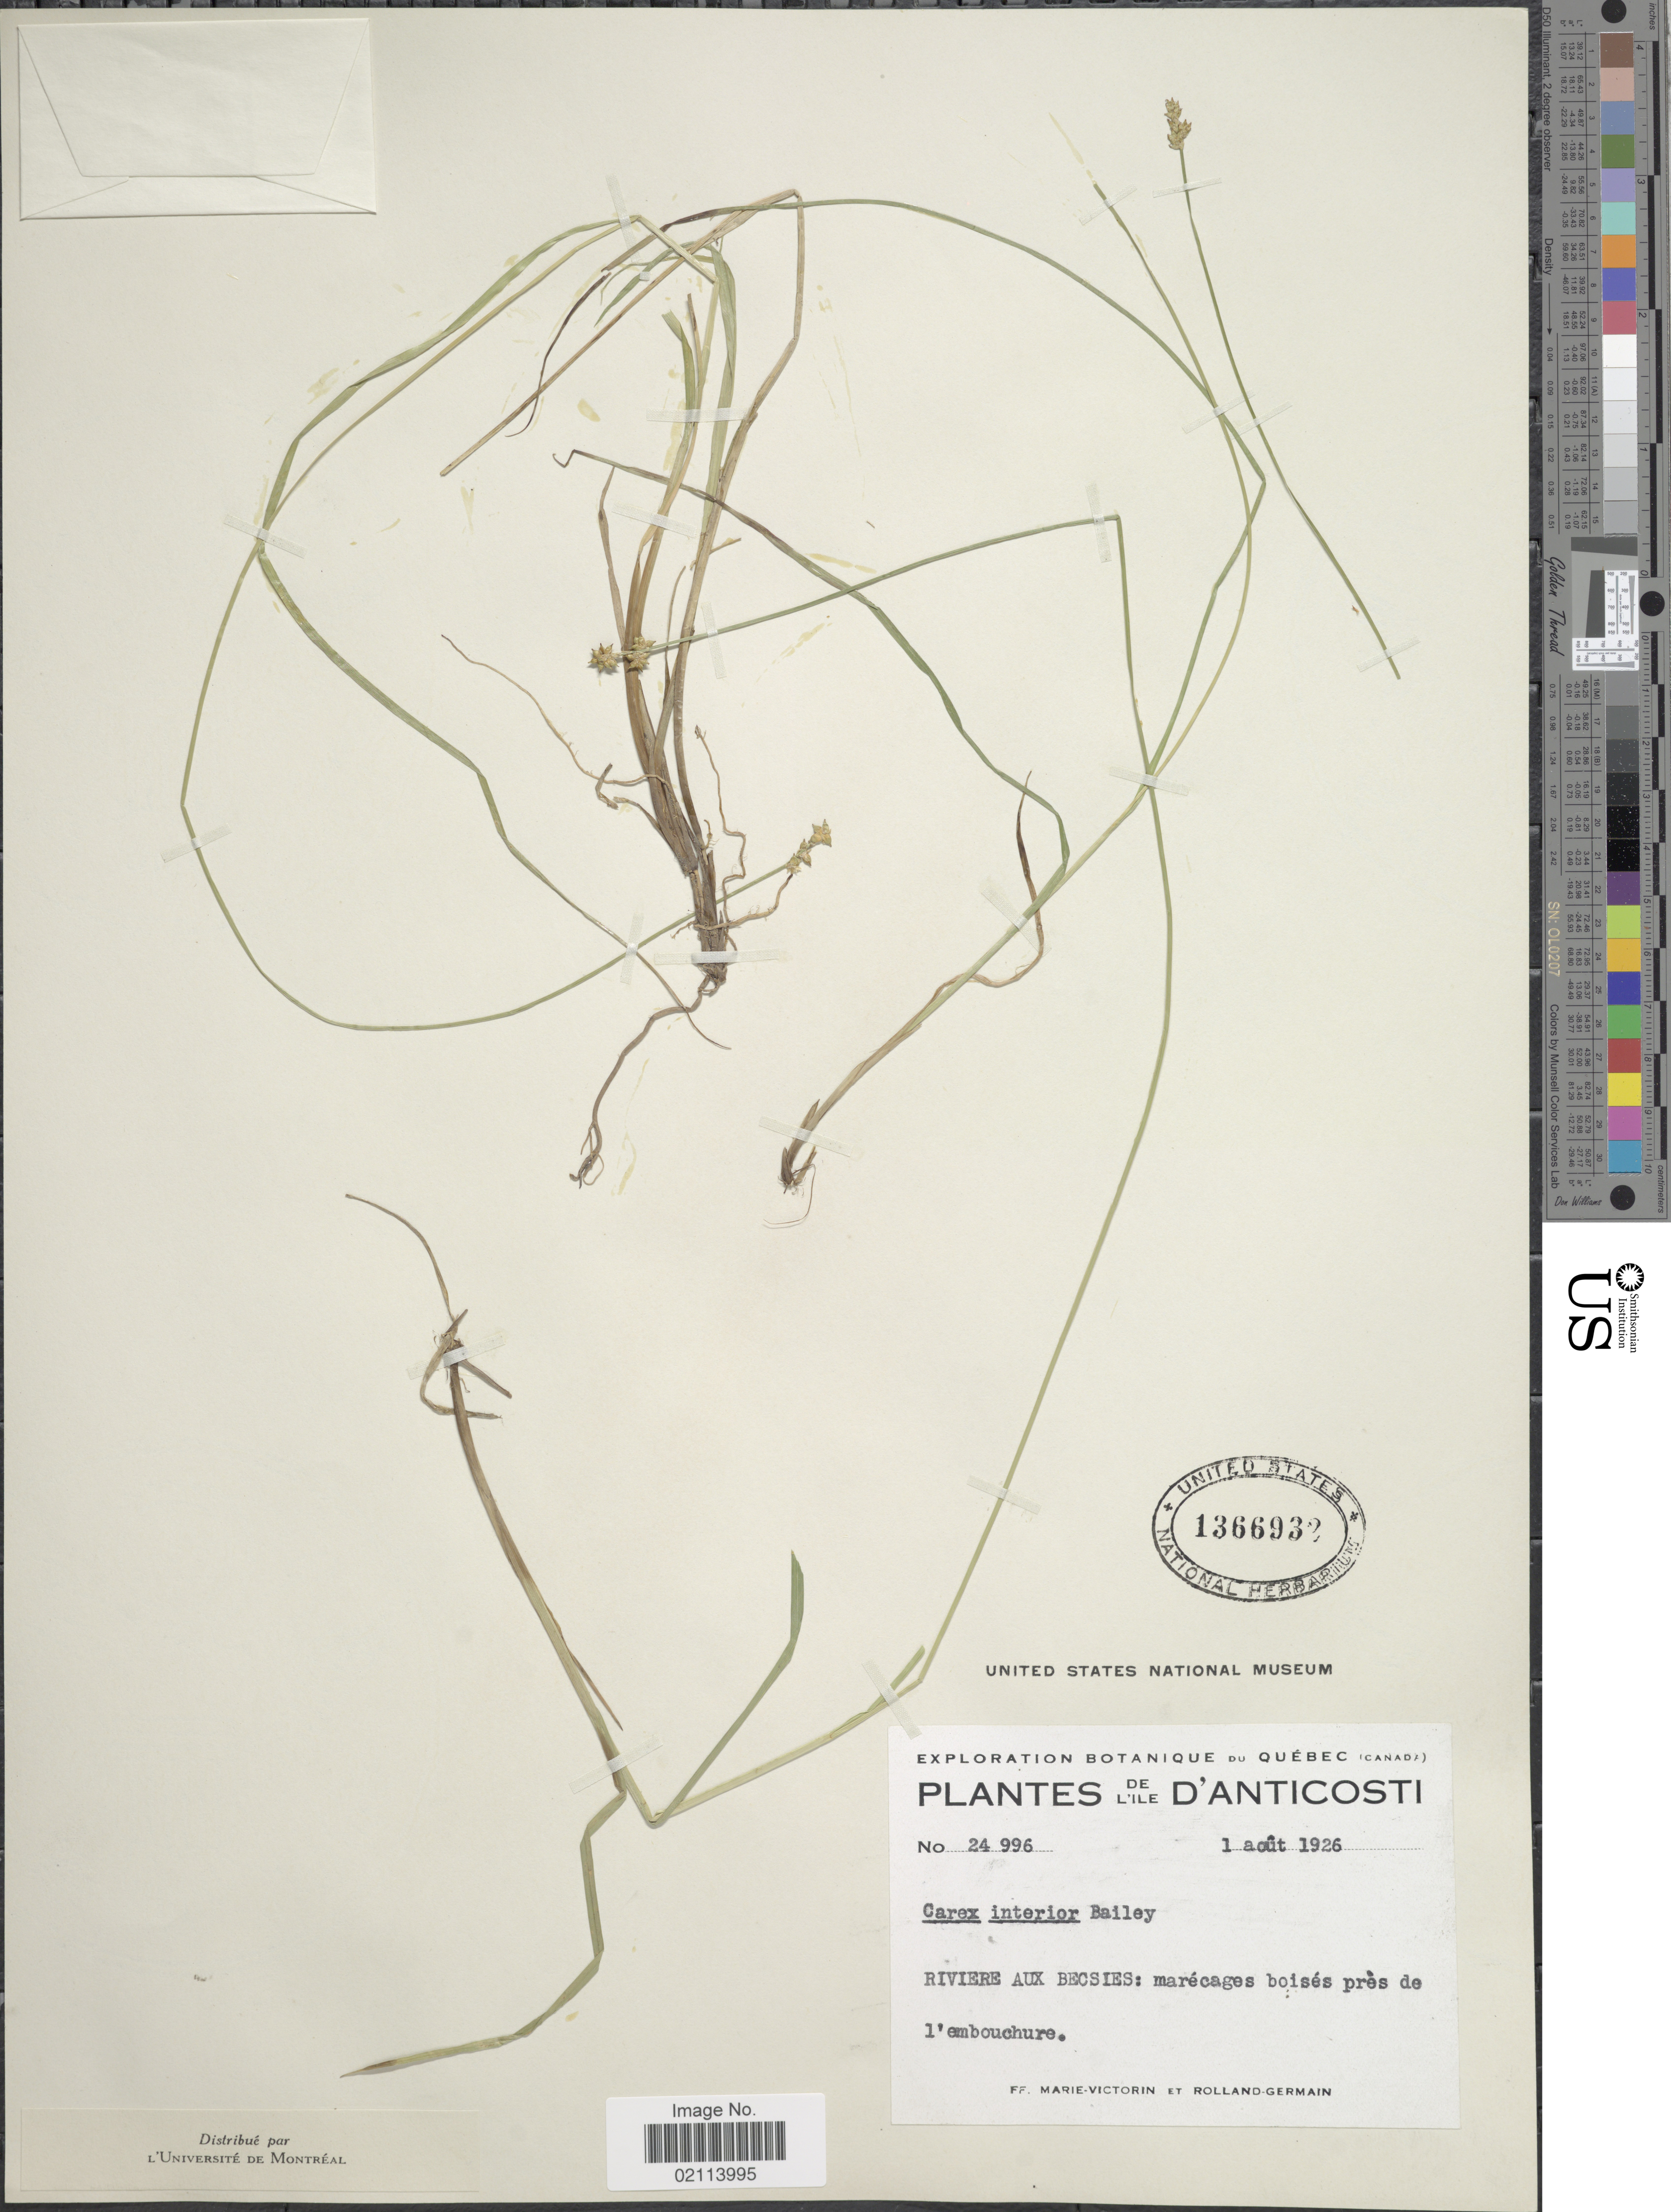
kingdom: Plantae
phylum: Tracheophyta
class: Liliopsida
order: Poales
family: Cyperaceae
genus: Carex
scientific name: Carex interior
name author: L.H. Bailey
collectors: F. Marie-Victorin & Rolland-Germain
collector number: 24996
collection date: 1926-08-01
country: Canada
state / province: Quebec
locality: De L'Ile D'Anticosti, Riviere aux Becsies: marecages boises pres de l'embouchure.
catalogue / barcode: US 1366932